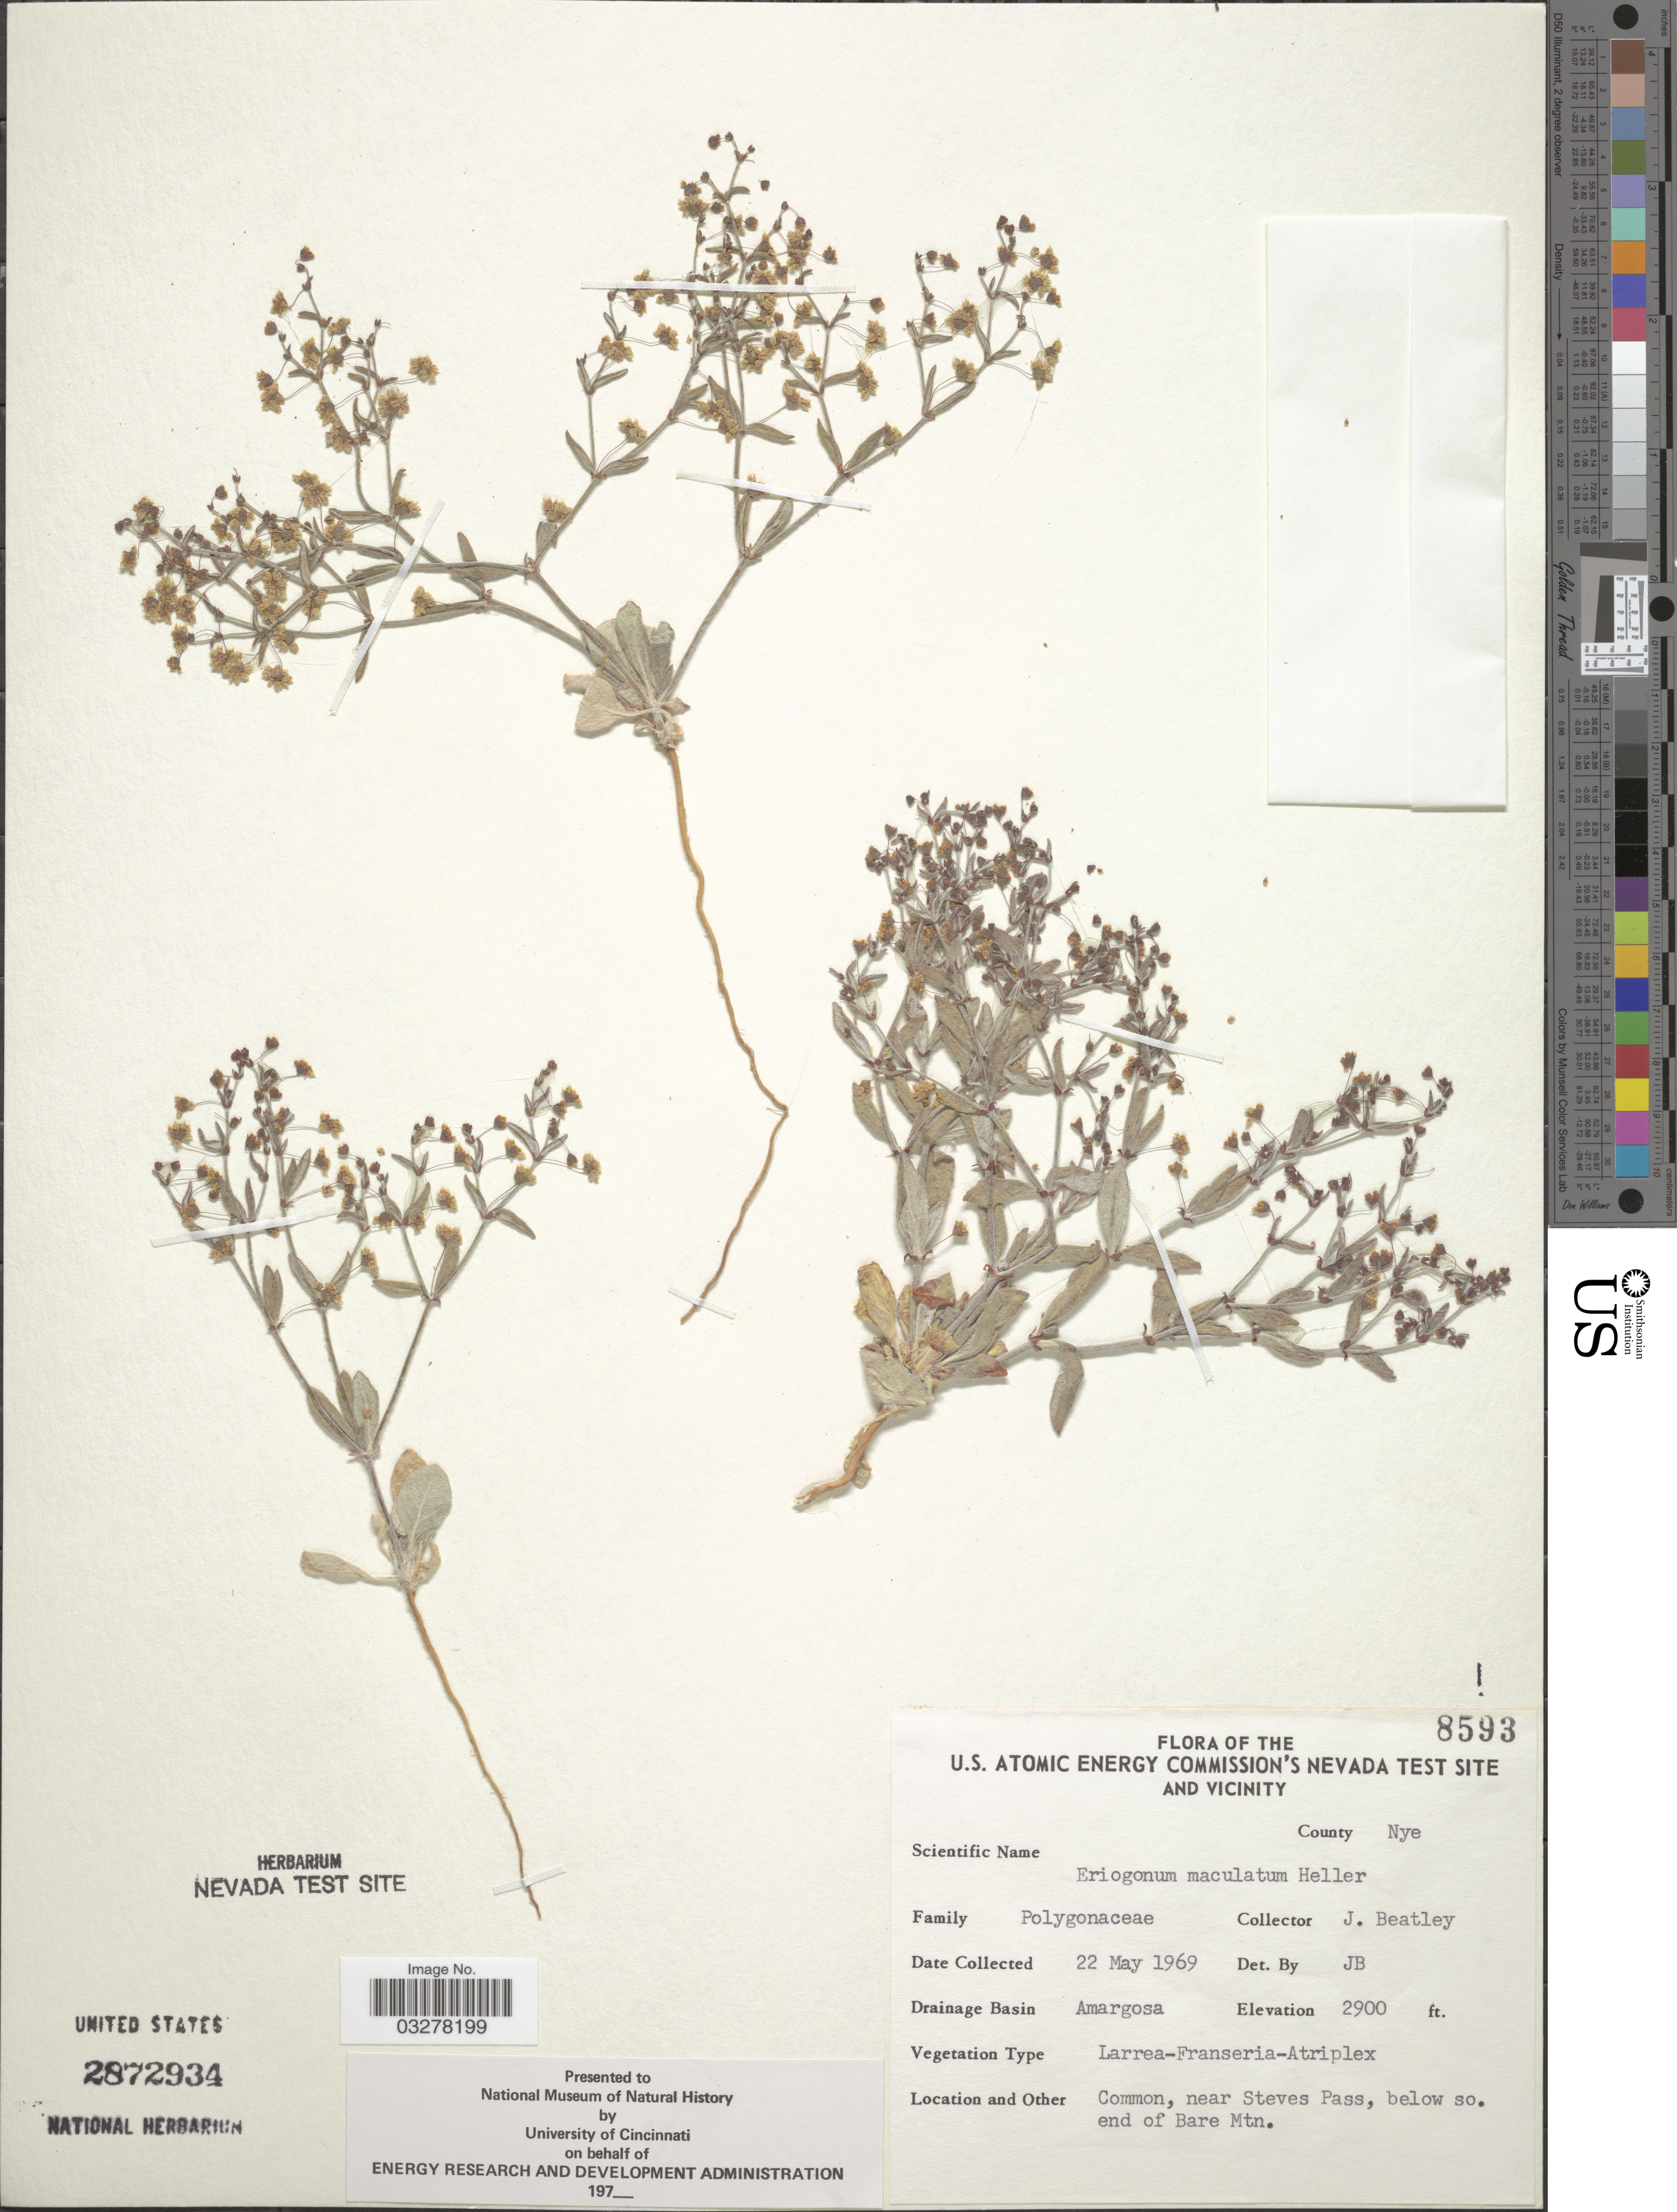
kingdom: Plantae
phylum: Tracheophyta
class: Magnoliopsida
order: Caryophyllales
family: Polygonaceae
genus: Eriogonum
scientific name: Eriogonum maculatum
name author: A. Heller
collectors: J. C. Beatley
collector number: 8593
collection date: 1969-05-22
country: United States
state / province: Nevada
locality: The U.S. Atomic Energy Commission's Nevada Test Site and Vicinity. County Nye. Drainage Basin Amargosa. Near Steves Pass, below so. end of Bare Mtn.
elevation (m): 884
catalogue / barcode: US 2872934